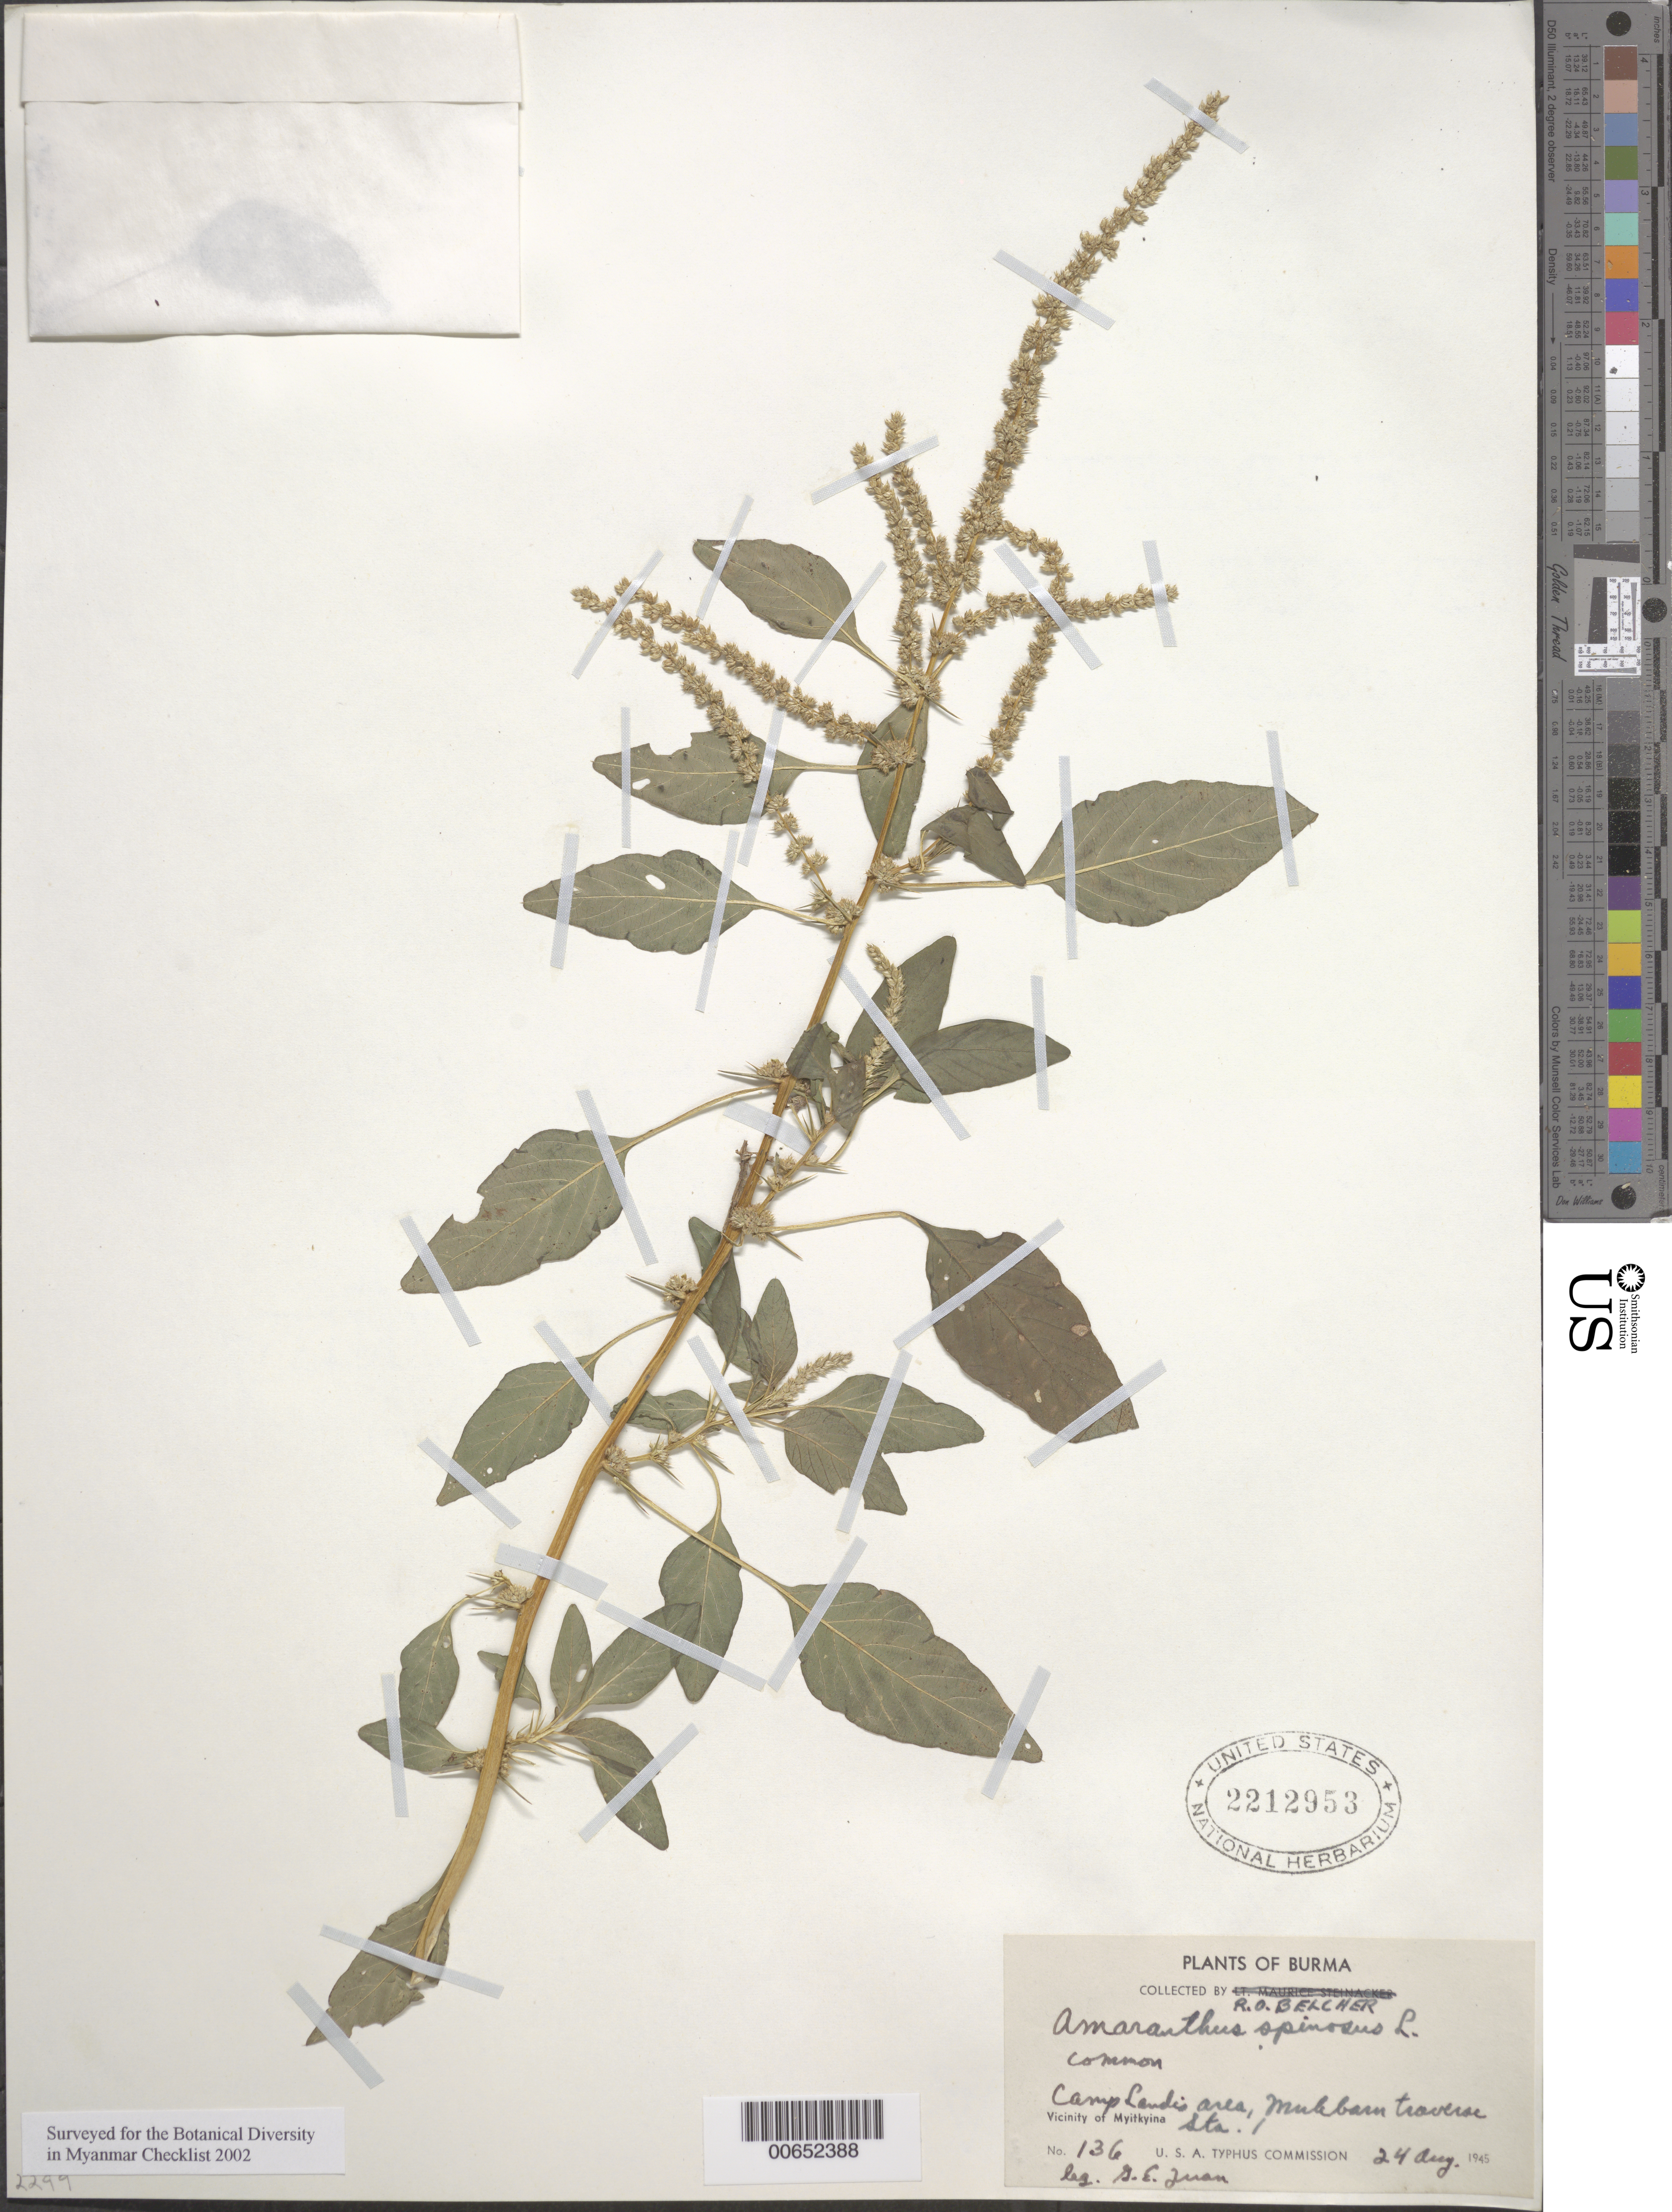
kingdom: Plantae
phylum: Tracheophyta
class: Magnoliopsida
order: Caryophyllales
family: Amaranthaceae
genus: Amaranthus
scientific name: Amaranthus spinosus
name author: L.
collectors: R. Belcher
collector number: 136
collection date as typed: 24 Aug 1945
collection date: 1945-08-24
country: Myanmar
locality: Upper Burma, Myitkyina region, Camp Landis area, Mule Barn Traverse.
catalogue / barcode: US 2212953